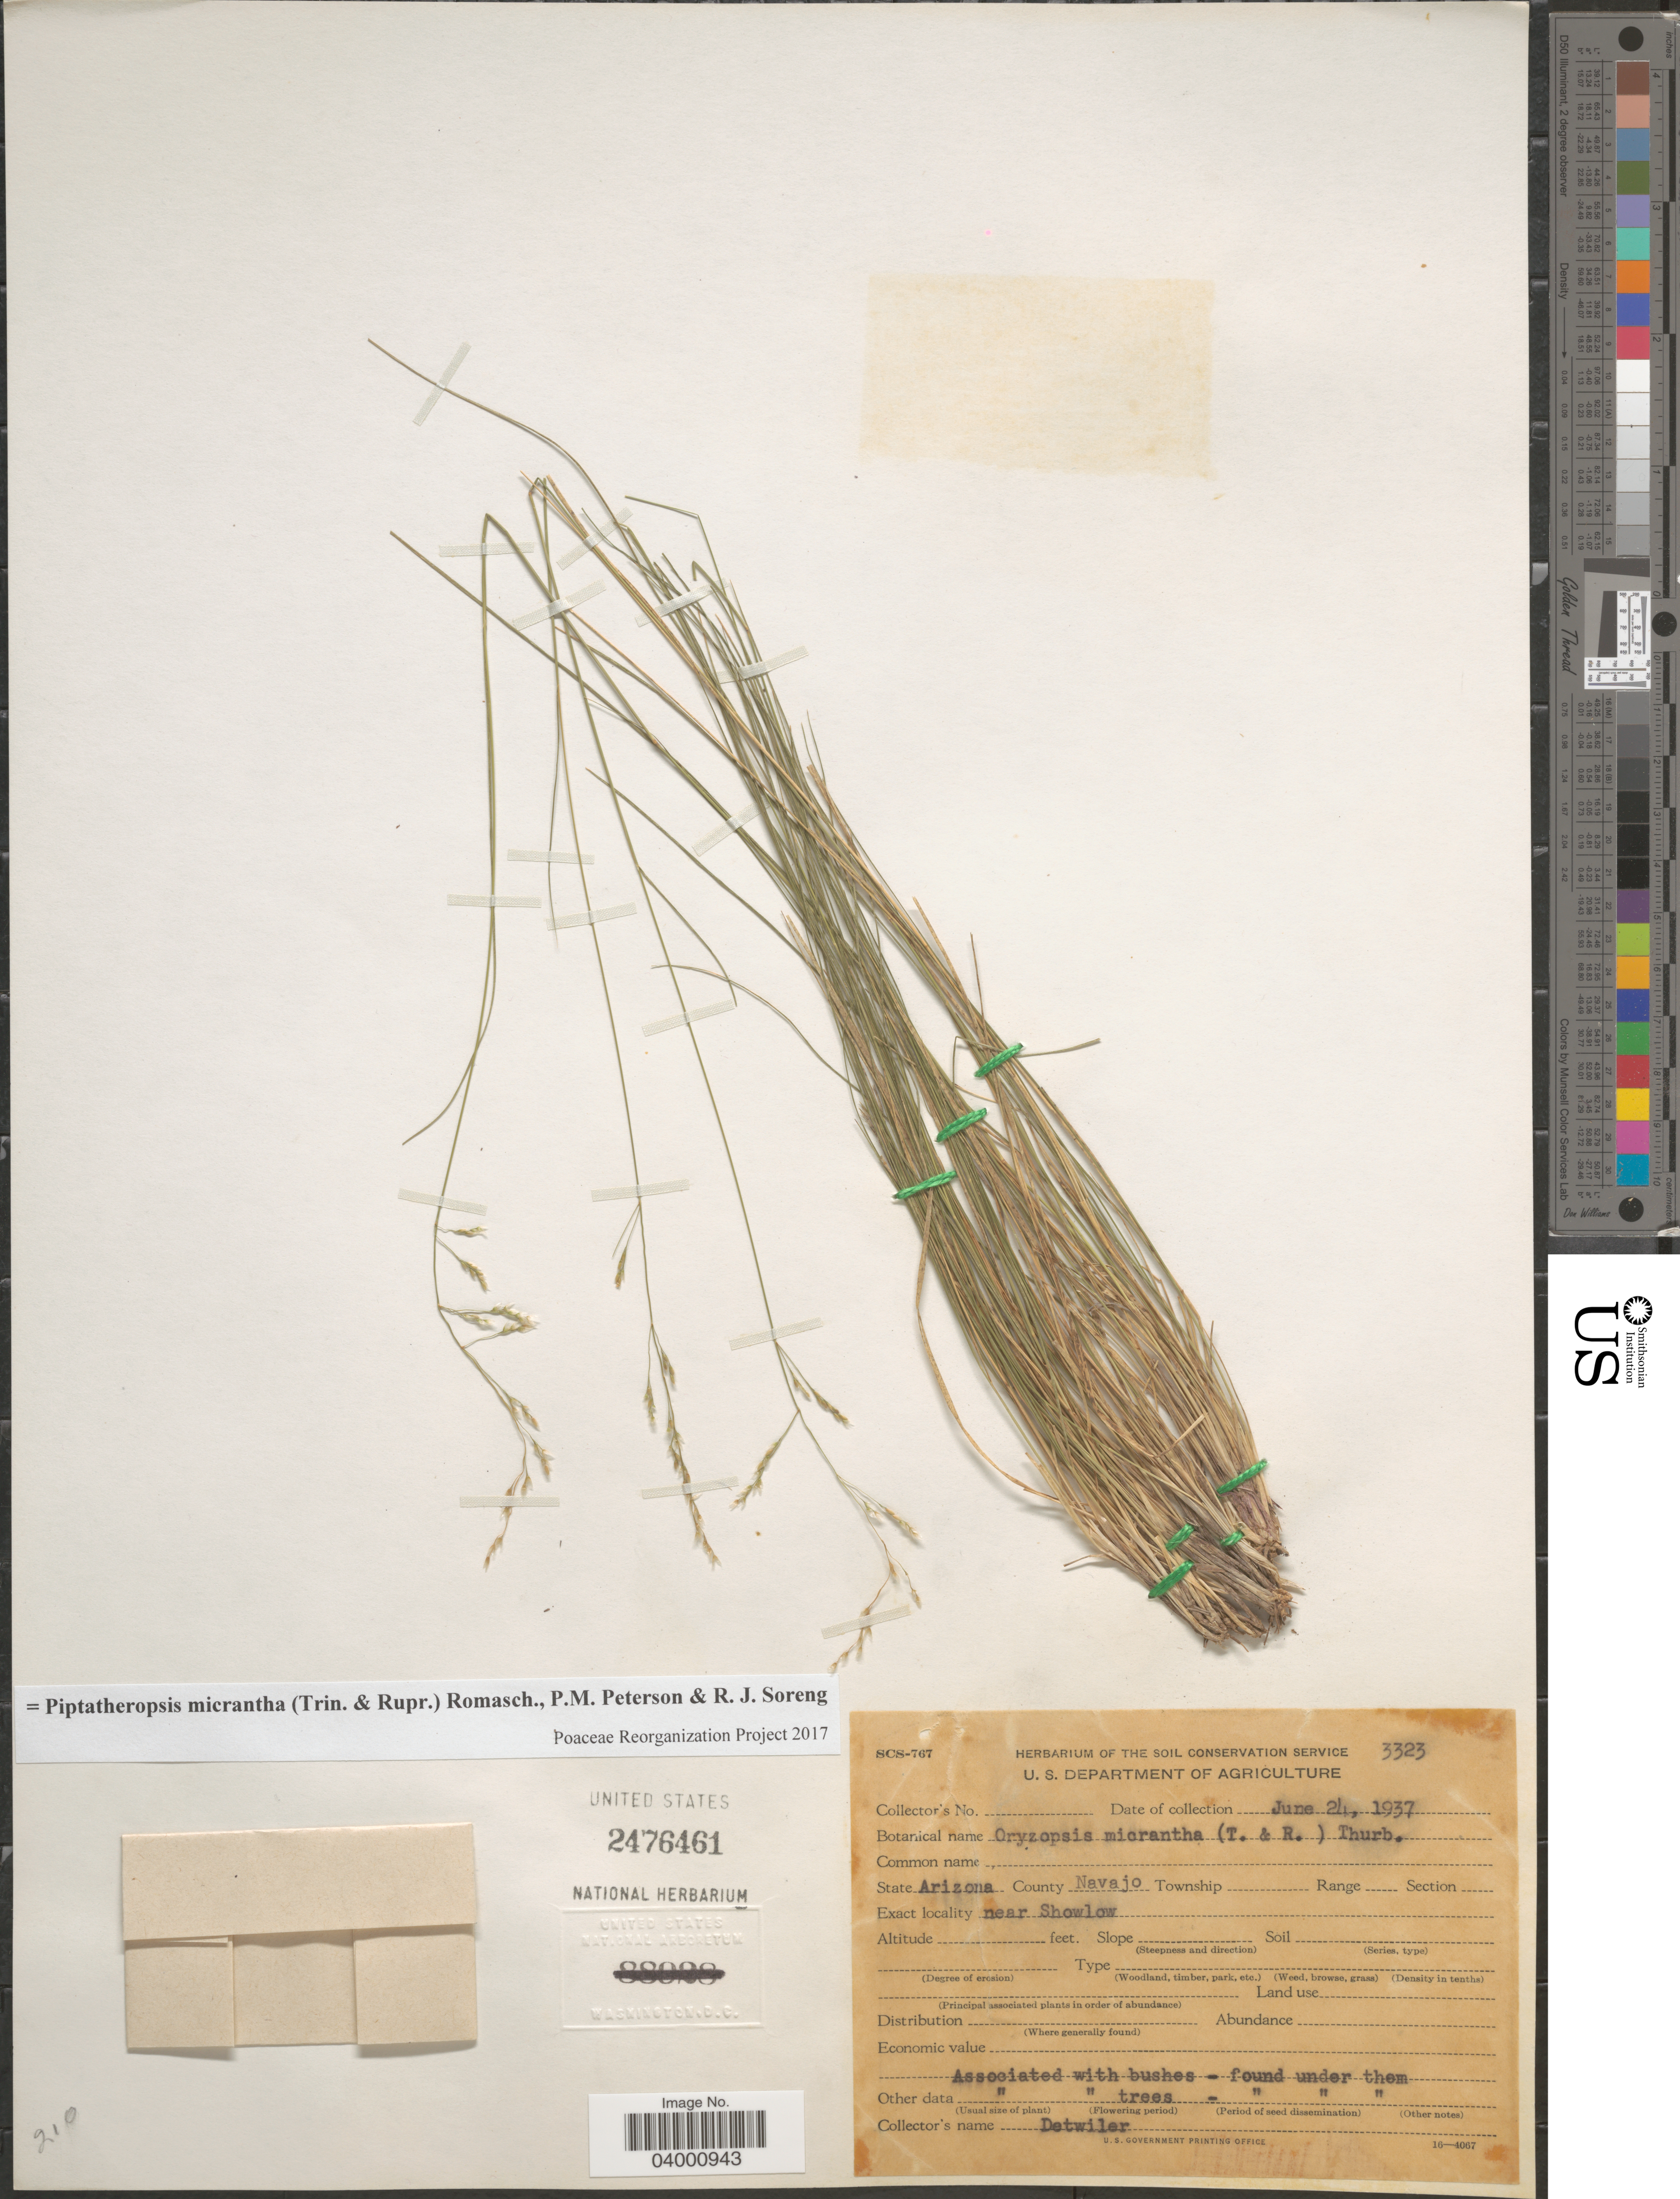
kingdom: Plantae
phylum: Tracheophyta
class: Liliopsida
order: Poales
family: Poaceae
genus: Piptatheropsis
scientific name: Piptatheropsis micrantha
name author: (Trin. & Rupr.) Romasch.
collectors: -. Detwiler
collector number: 3323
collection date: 1937-06-24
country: United States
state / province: Arizona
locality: County Navajo. Near Showlow.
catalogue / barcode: US 2476461